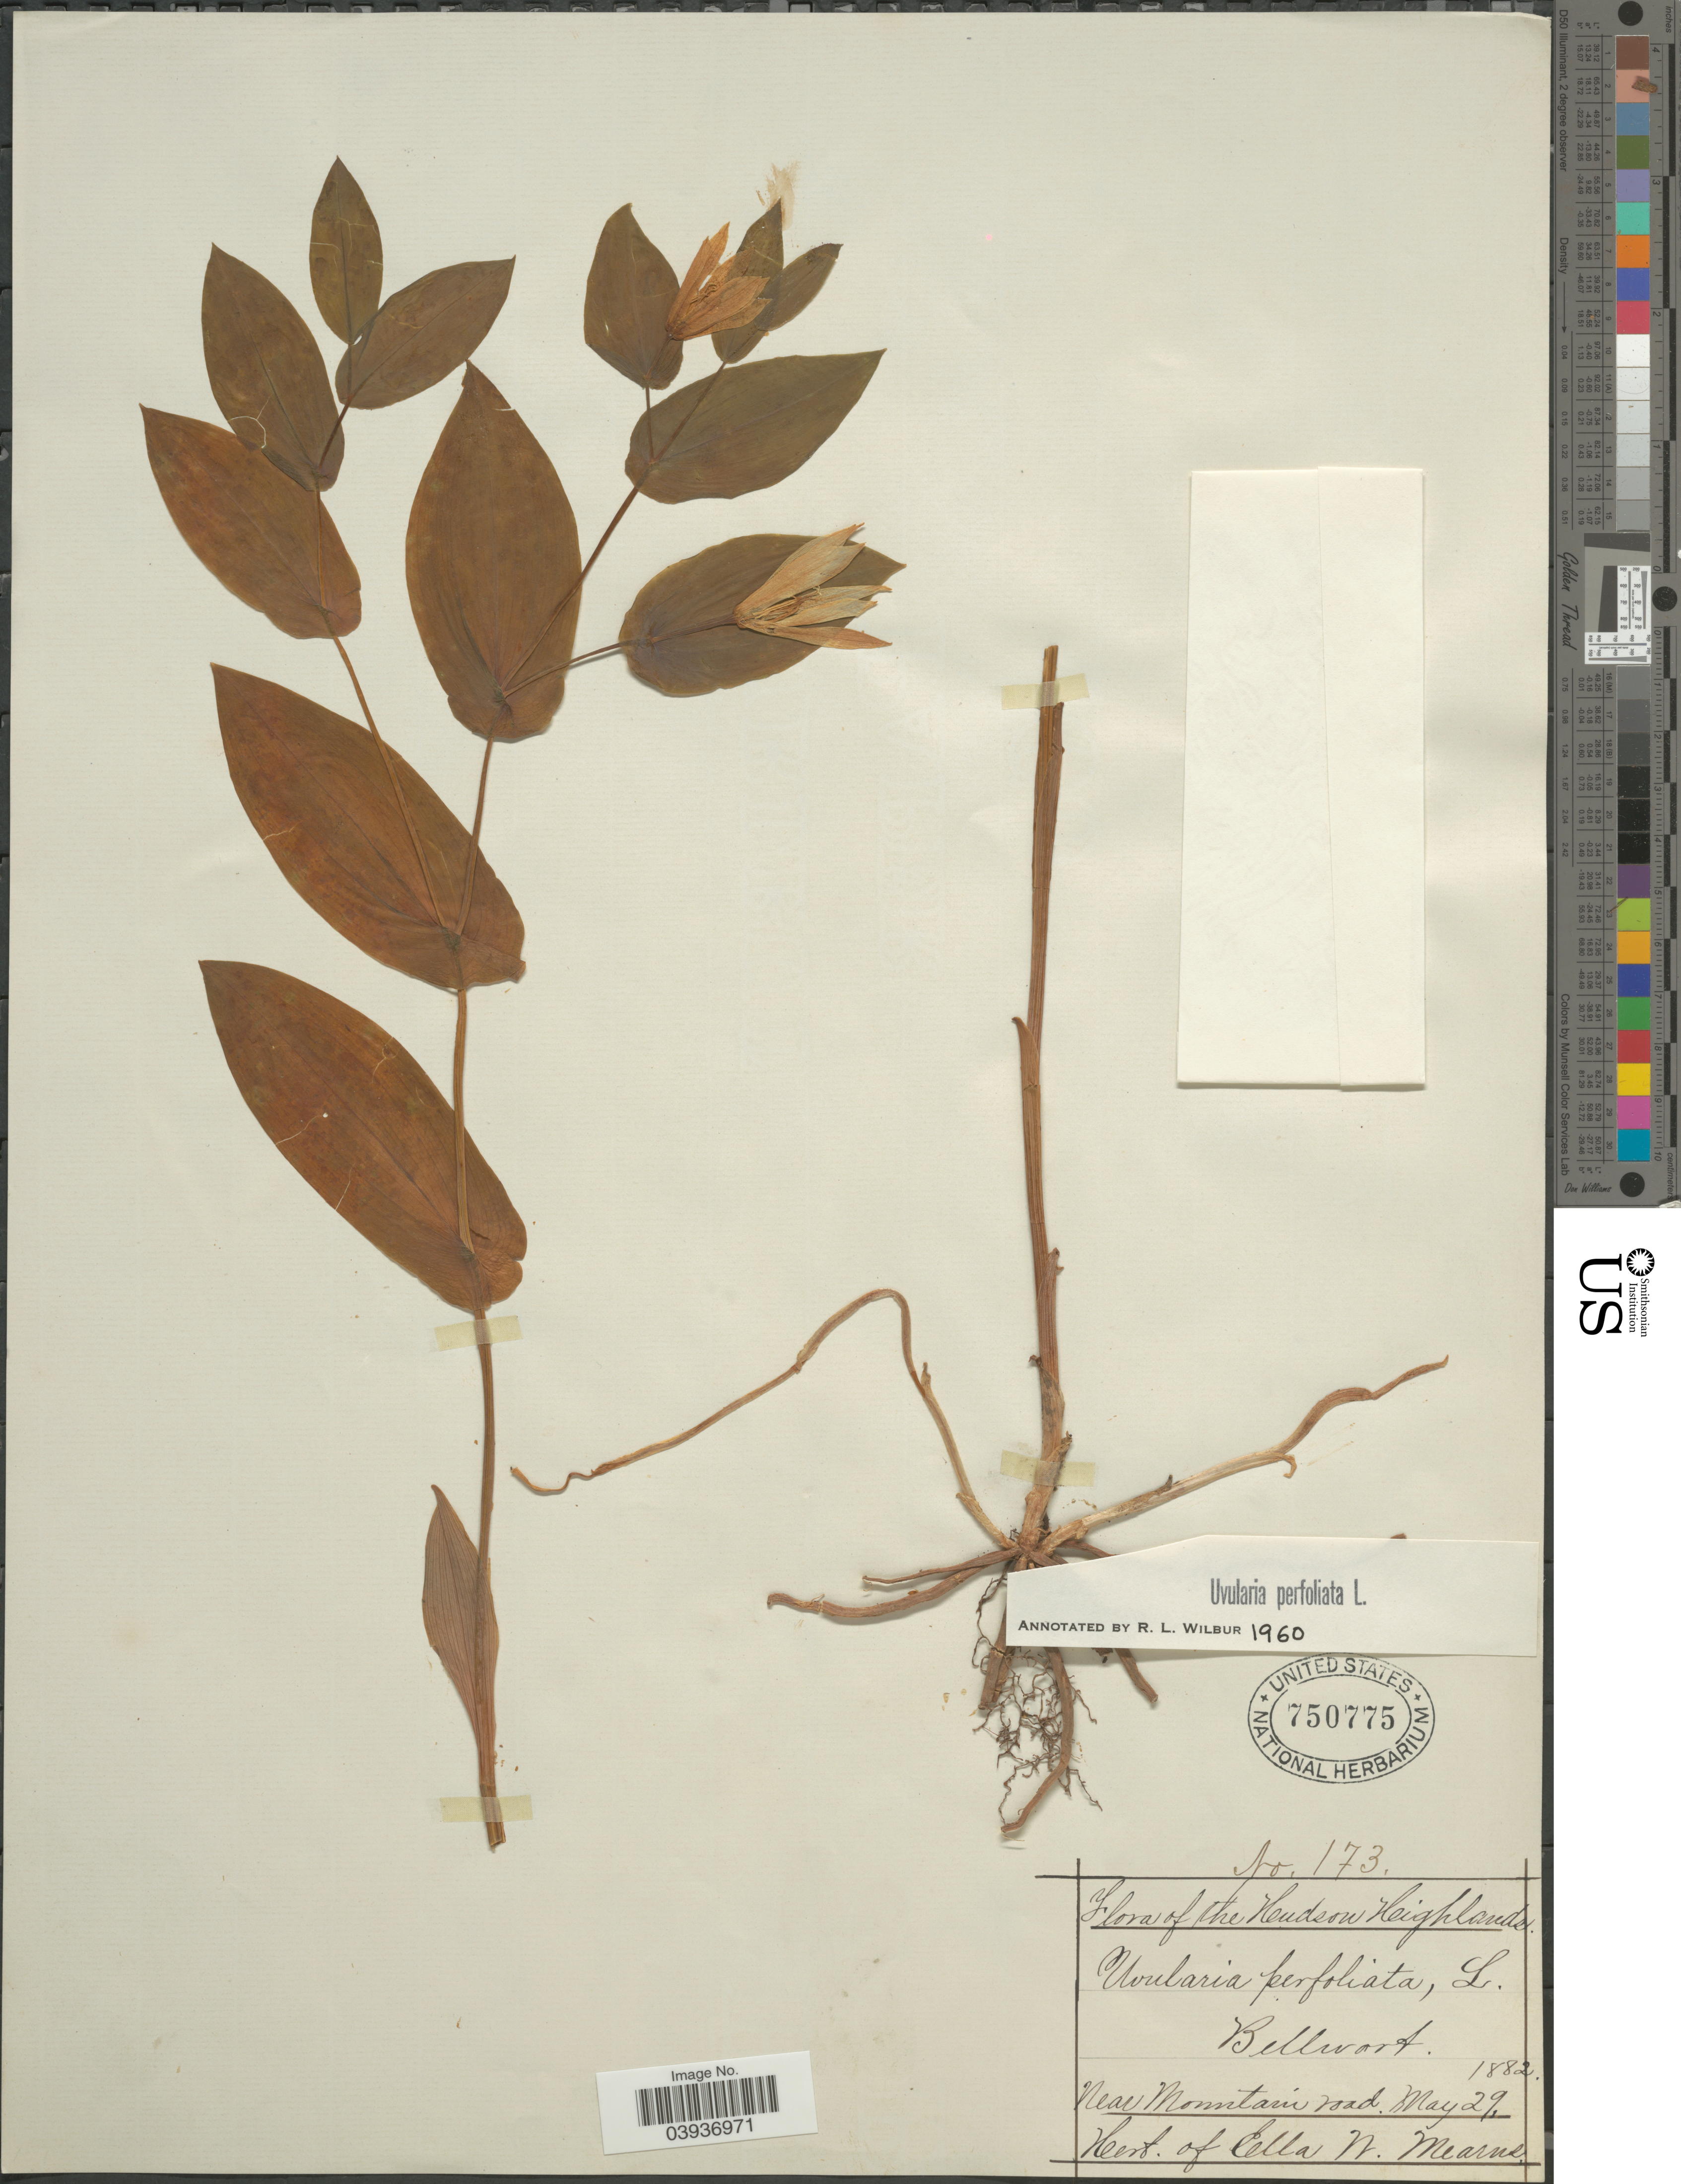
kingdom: Plantae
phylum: Tracheophyta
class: Liliopsida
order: Liliales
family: Colchicaceae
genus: Uvularia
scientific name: Uvularia perfoliata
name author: L.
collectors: ex herb. Cella N. Mearns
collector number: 173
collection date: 1882-05-29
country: United States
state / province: New York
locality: The Hudson Highlands. Bellwort. Neae Monntanin road.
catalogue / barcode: US 750775